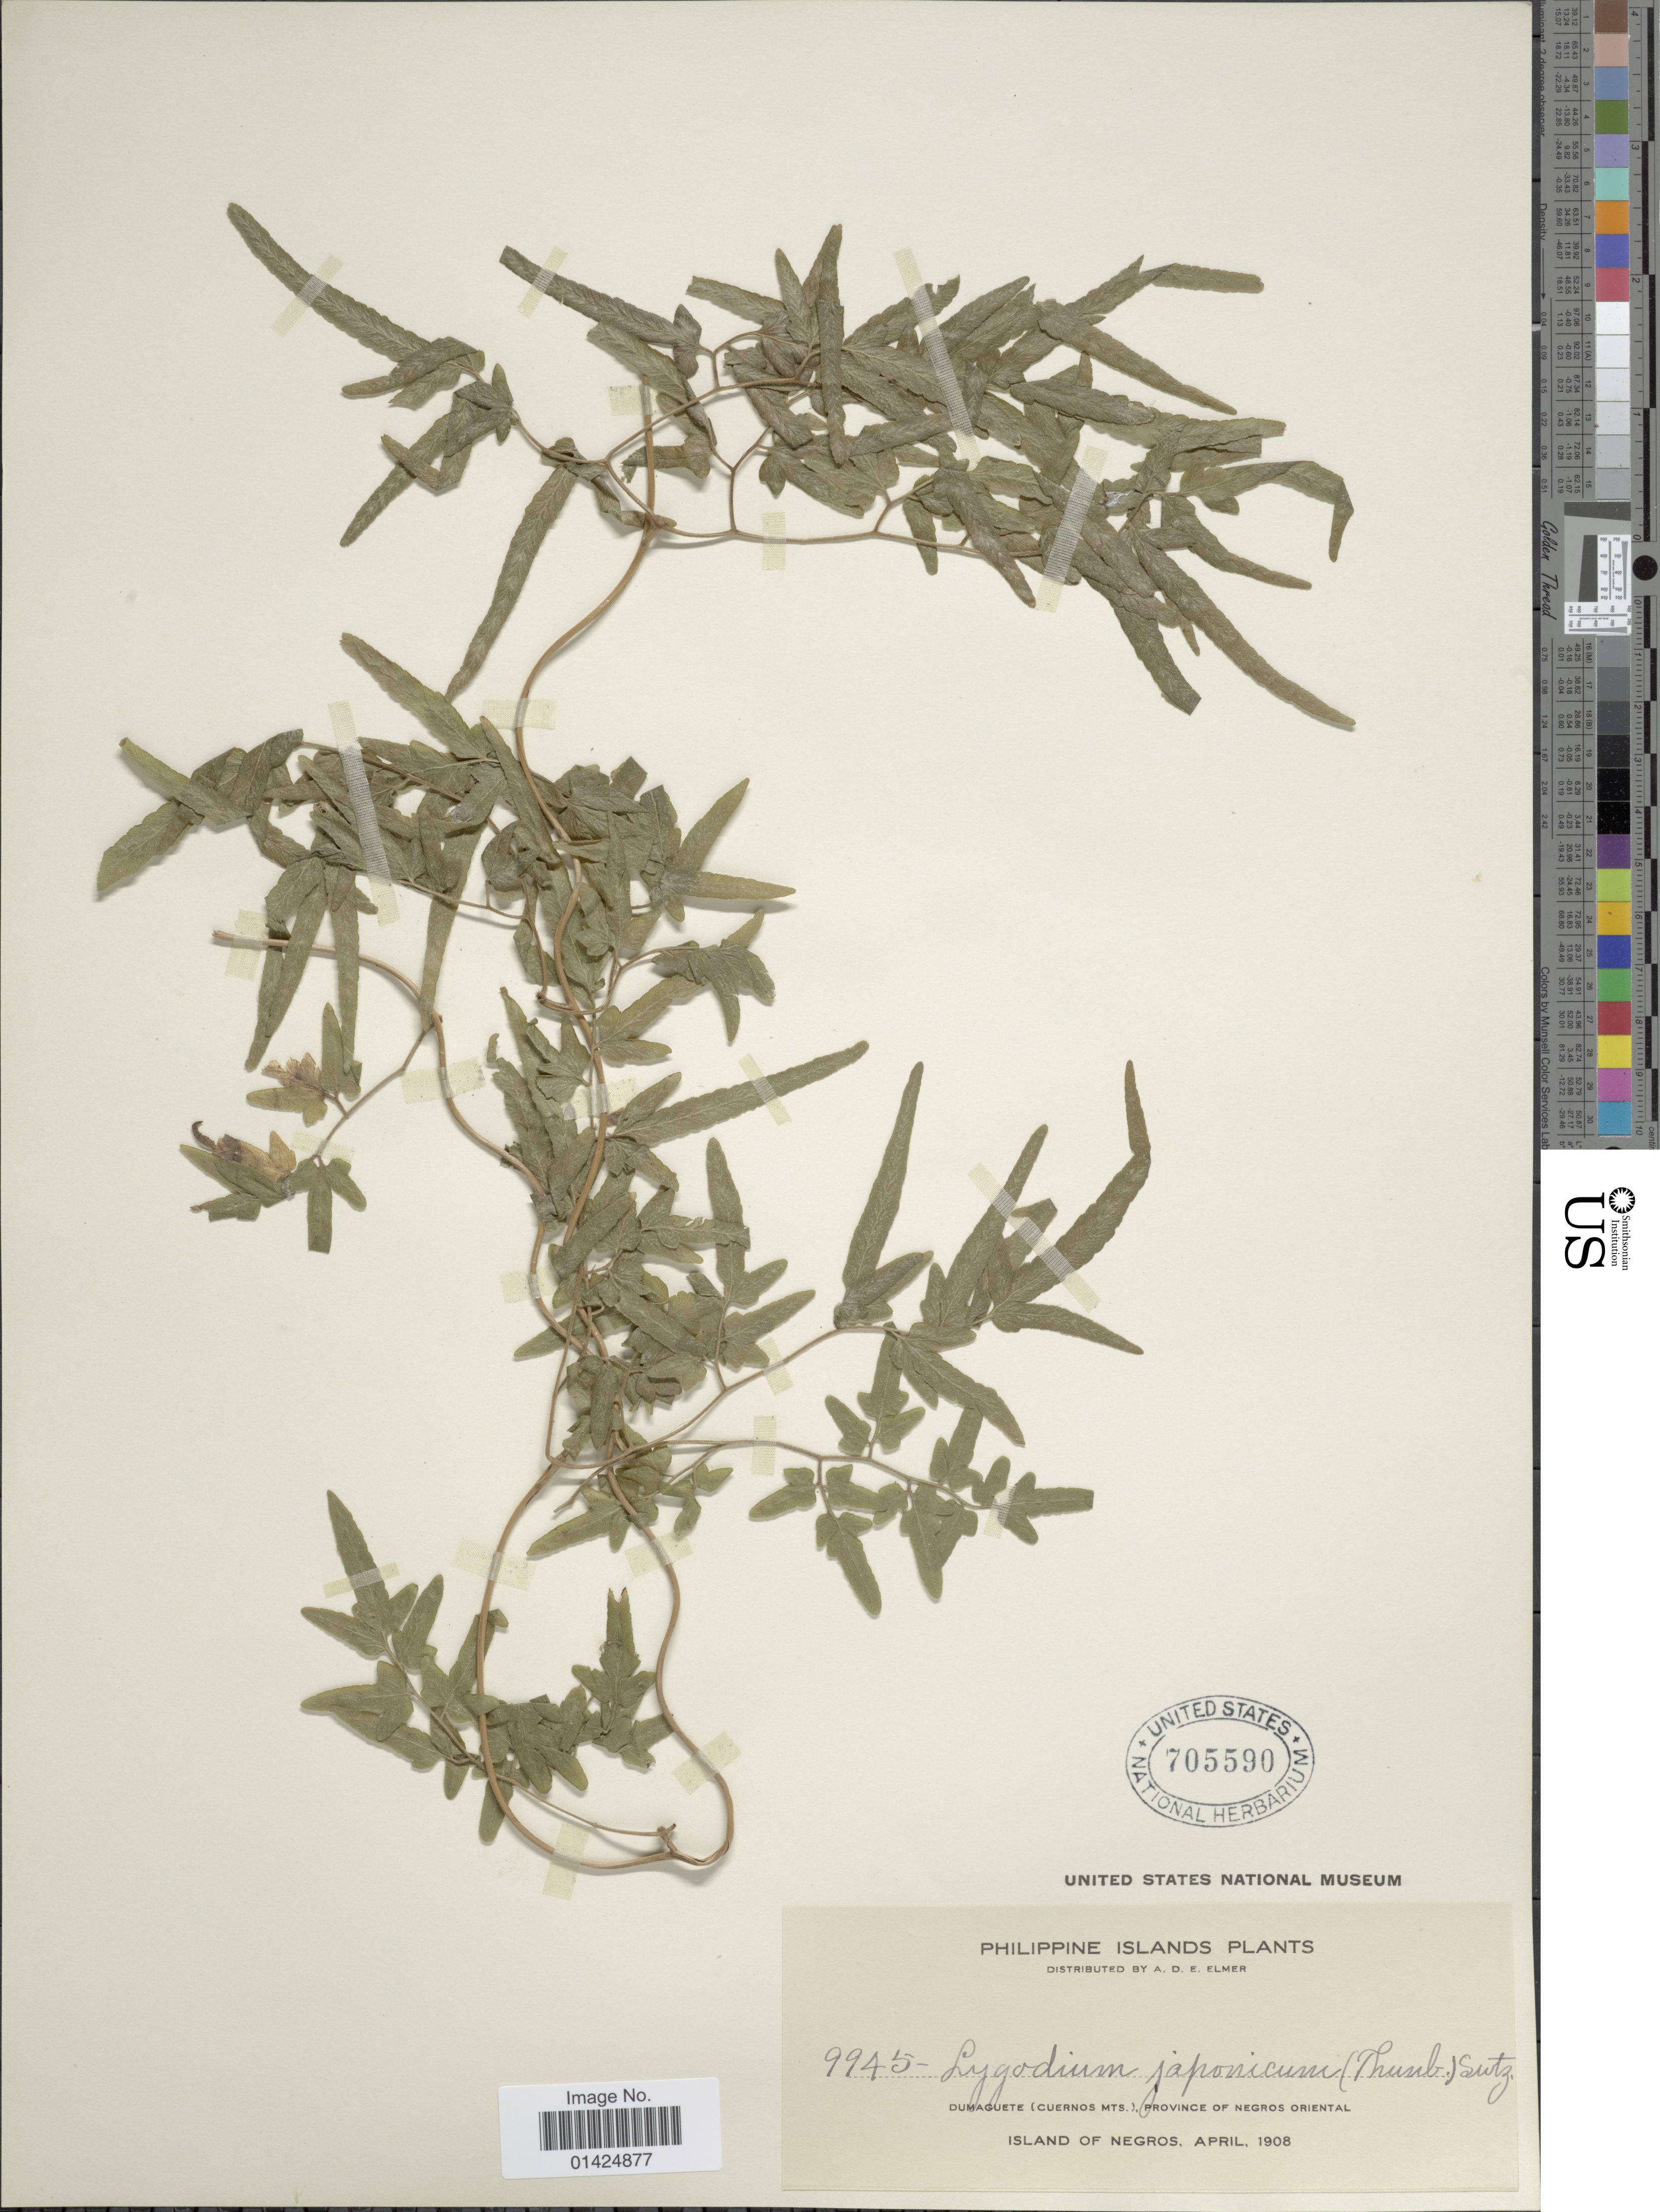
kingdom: Plantae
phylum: Tracheophyta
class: Polypodiopsida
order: Schizaeales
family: Lygodiaceae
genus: Lygodium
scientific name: Lygodium japonicum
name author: (Thunb.) Sw.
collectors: A. D. E. Elmer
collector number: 9945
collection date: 1908-04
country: Philippines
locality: Dumaguete (Cuernos Mts.), province of Negros Oriental. Island of Negros.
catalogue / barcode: US 705590